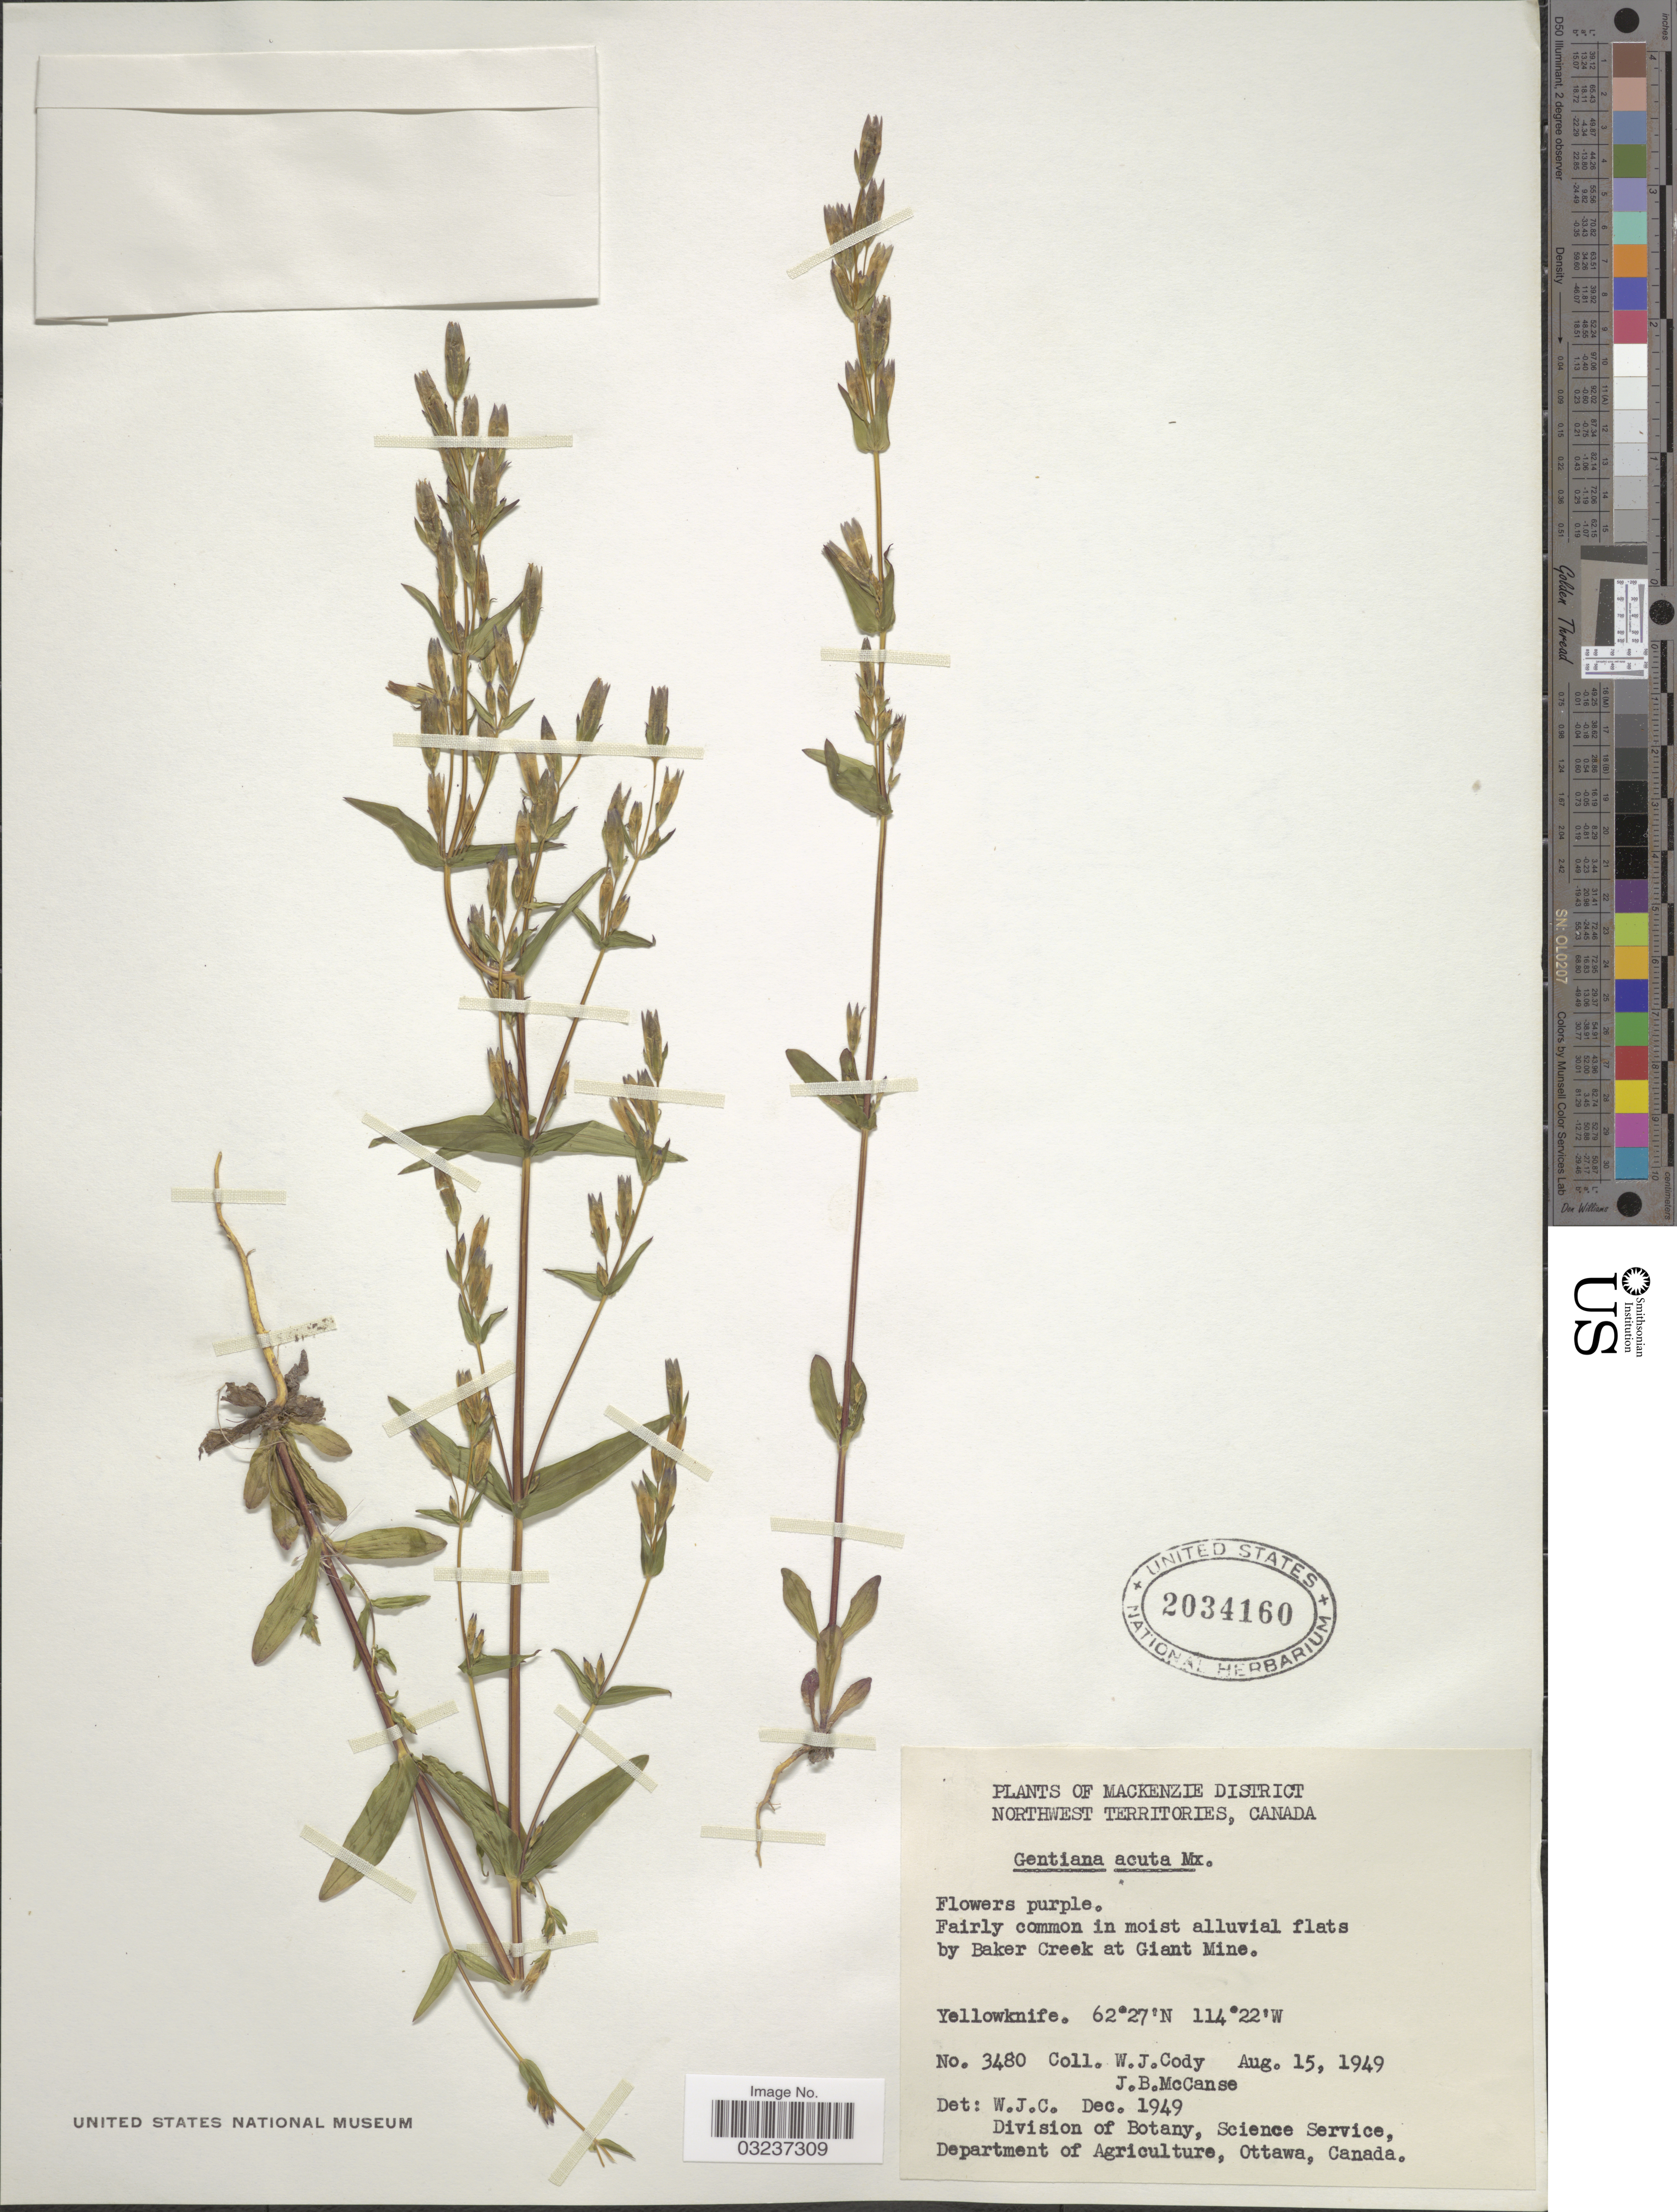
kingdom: Plantae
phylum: Tracheophyta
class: Magnoliopsida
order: Gentianales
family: Gentianaceae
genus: Gentianella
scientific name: Gentianella amarella subsp. acuta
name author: (Michx.) J.M. Gillett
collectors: W. Cody & J. McCanse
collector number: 3480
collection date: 1949-08-15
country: Canada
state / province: Northwest Territories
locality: Mackenzie District. Baker Creek at Giant Mine. Yellowknife.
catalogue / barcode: US 2034160